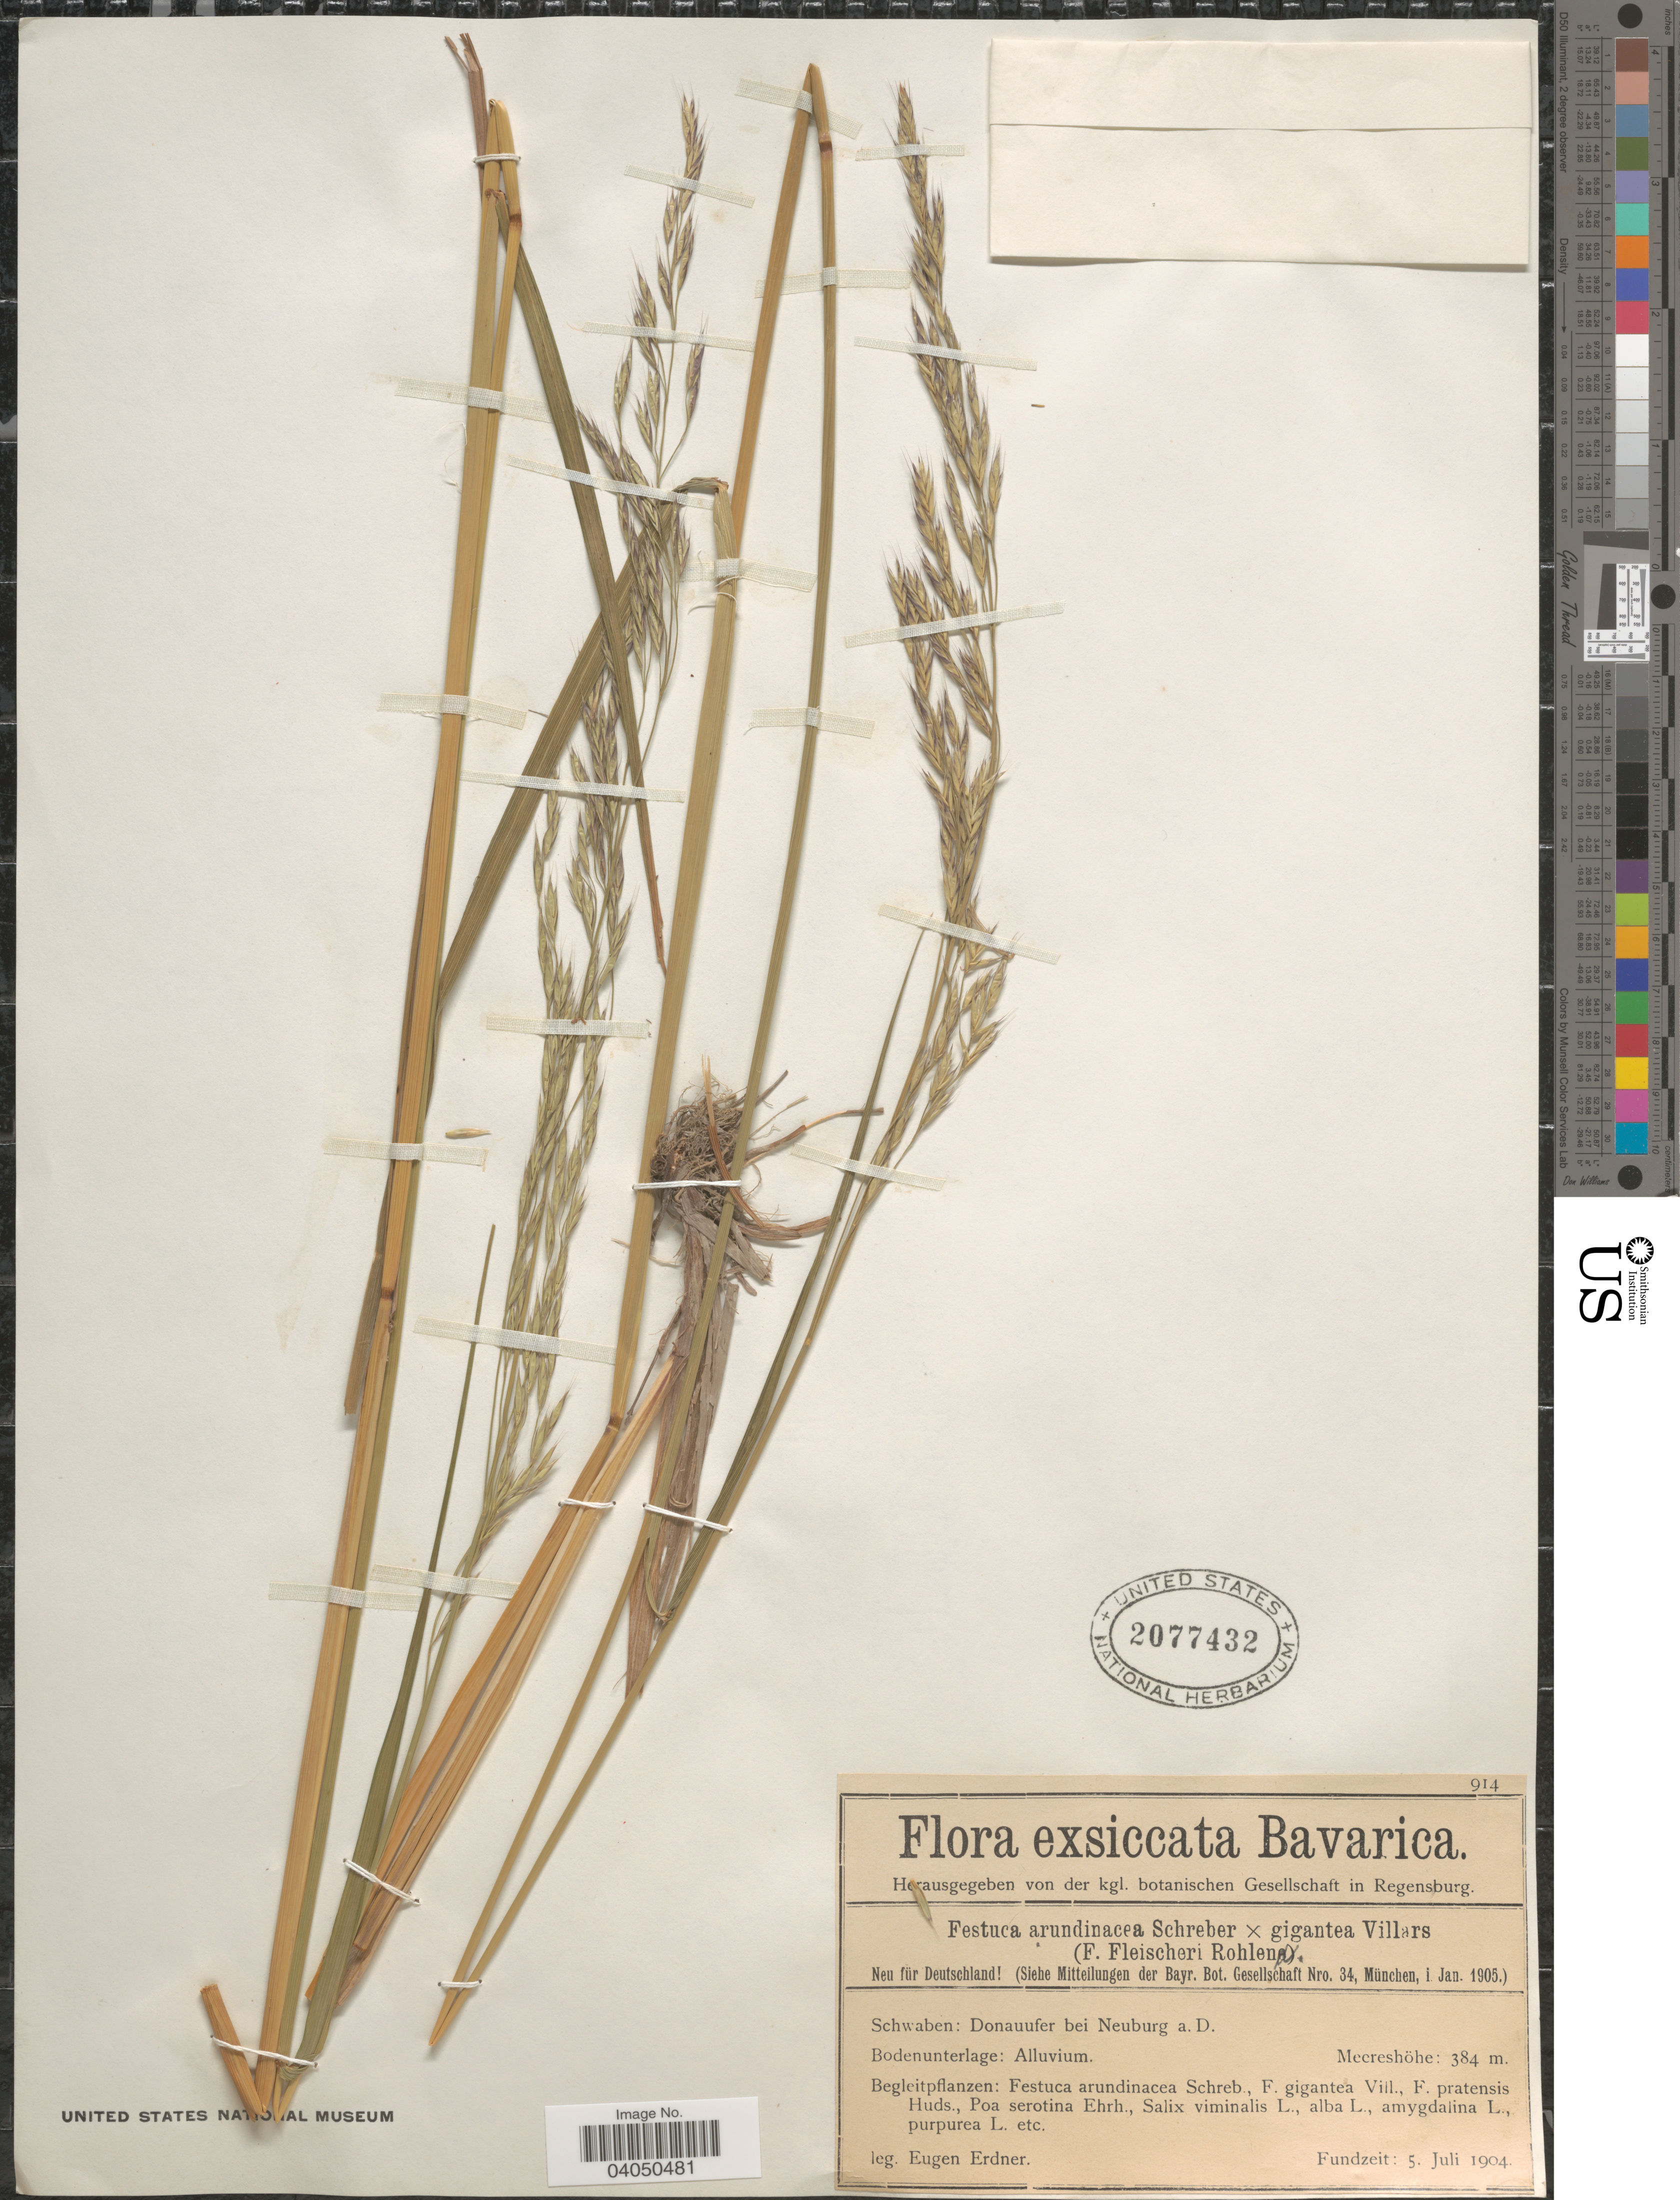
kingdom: Plantae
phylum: Tracheophyta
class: Liliopsida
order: Poales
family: Poaceae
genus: Festuca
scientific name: Festuca sp.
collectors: E. Erdner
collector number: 914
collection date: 1904-07-05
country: Germany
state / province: Bayern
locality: Bavarica. Schwaben: Donauufer bei Neuburg a. D.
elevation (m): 384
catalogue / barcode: US 2077432